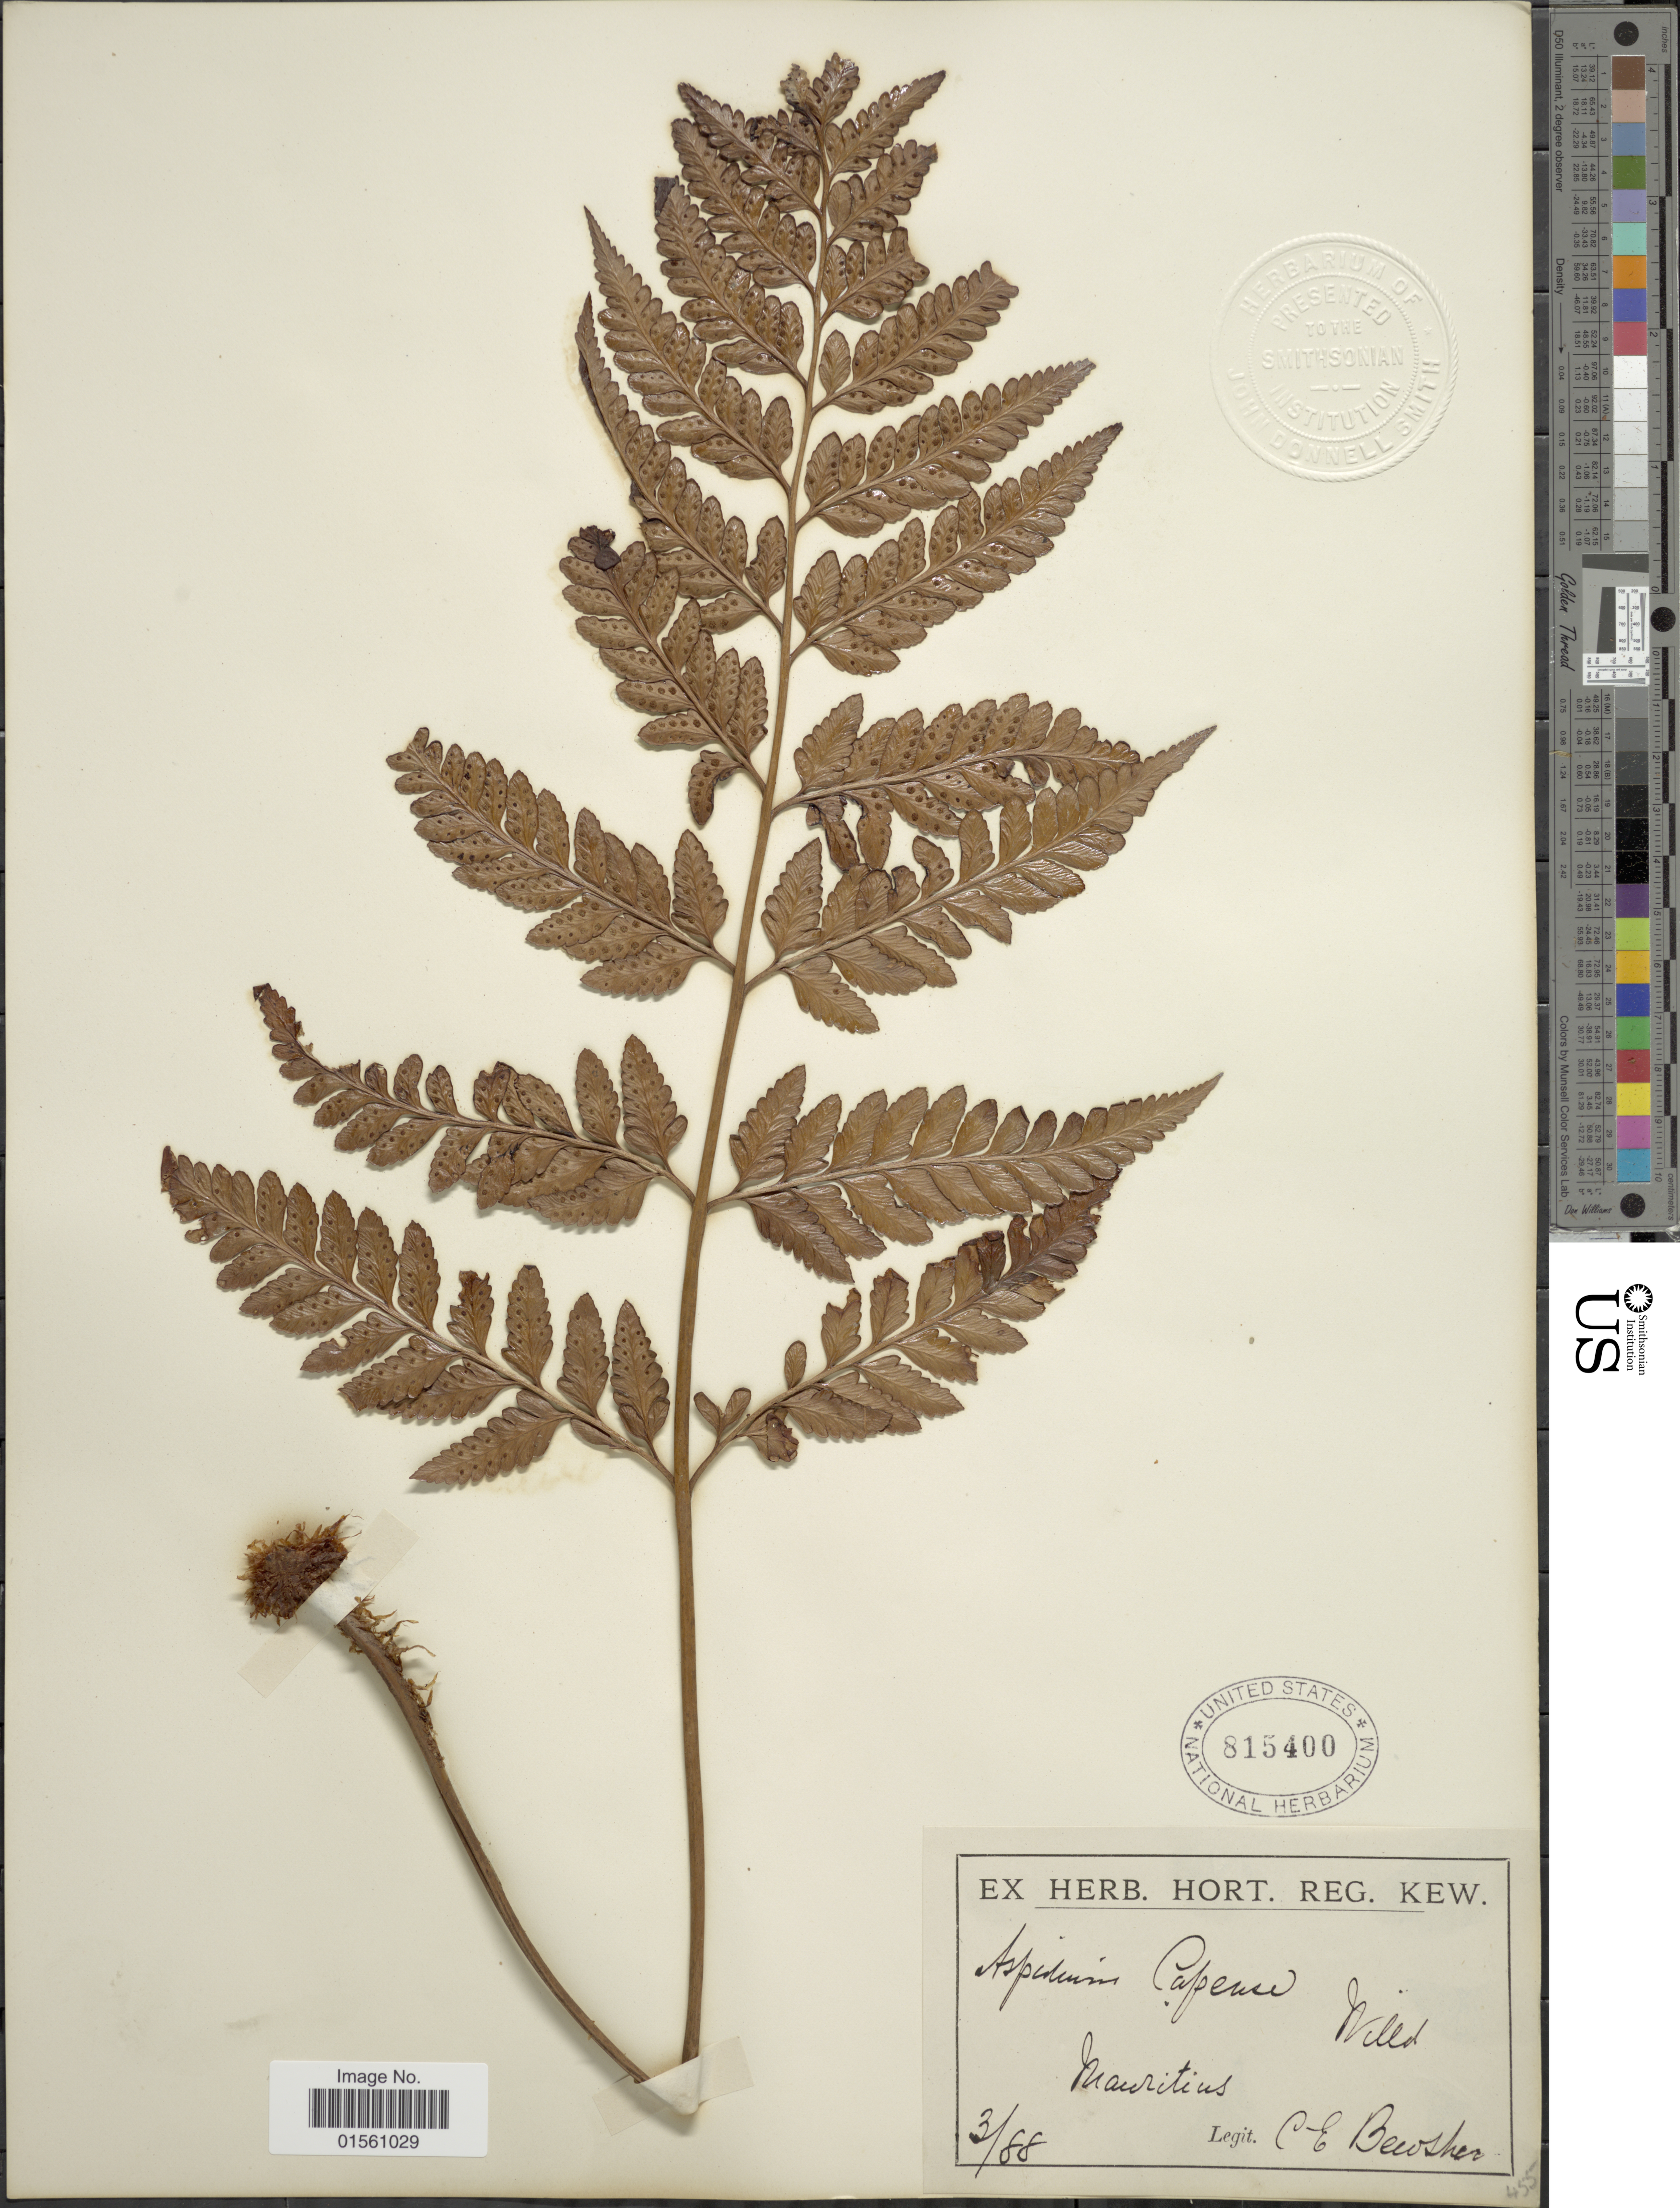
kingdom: Plantae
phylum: Tracheophyta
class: Polypodiopsida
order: Polypodiales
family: Dryopteridaceae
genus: Rumohra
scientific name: Rumohra adiantiformis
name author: (G. Forst.) Ching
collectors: C. Bewsher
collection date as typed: Transcribed d/m/y: /3/88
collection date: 1888-03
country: Mauritius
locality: Mauritius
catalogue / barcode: US 815400